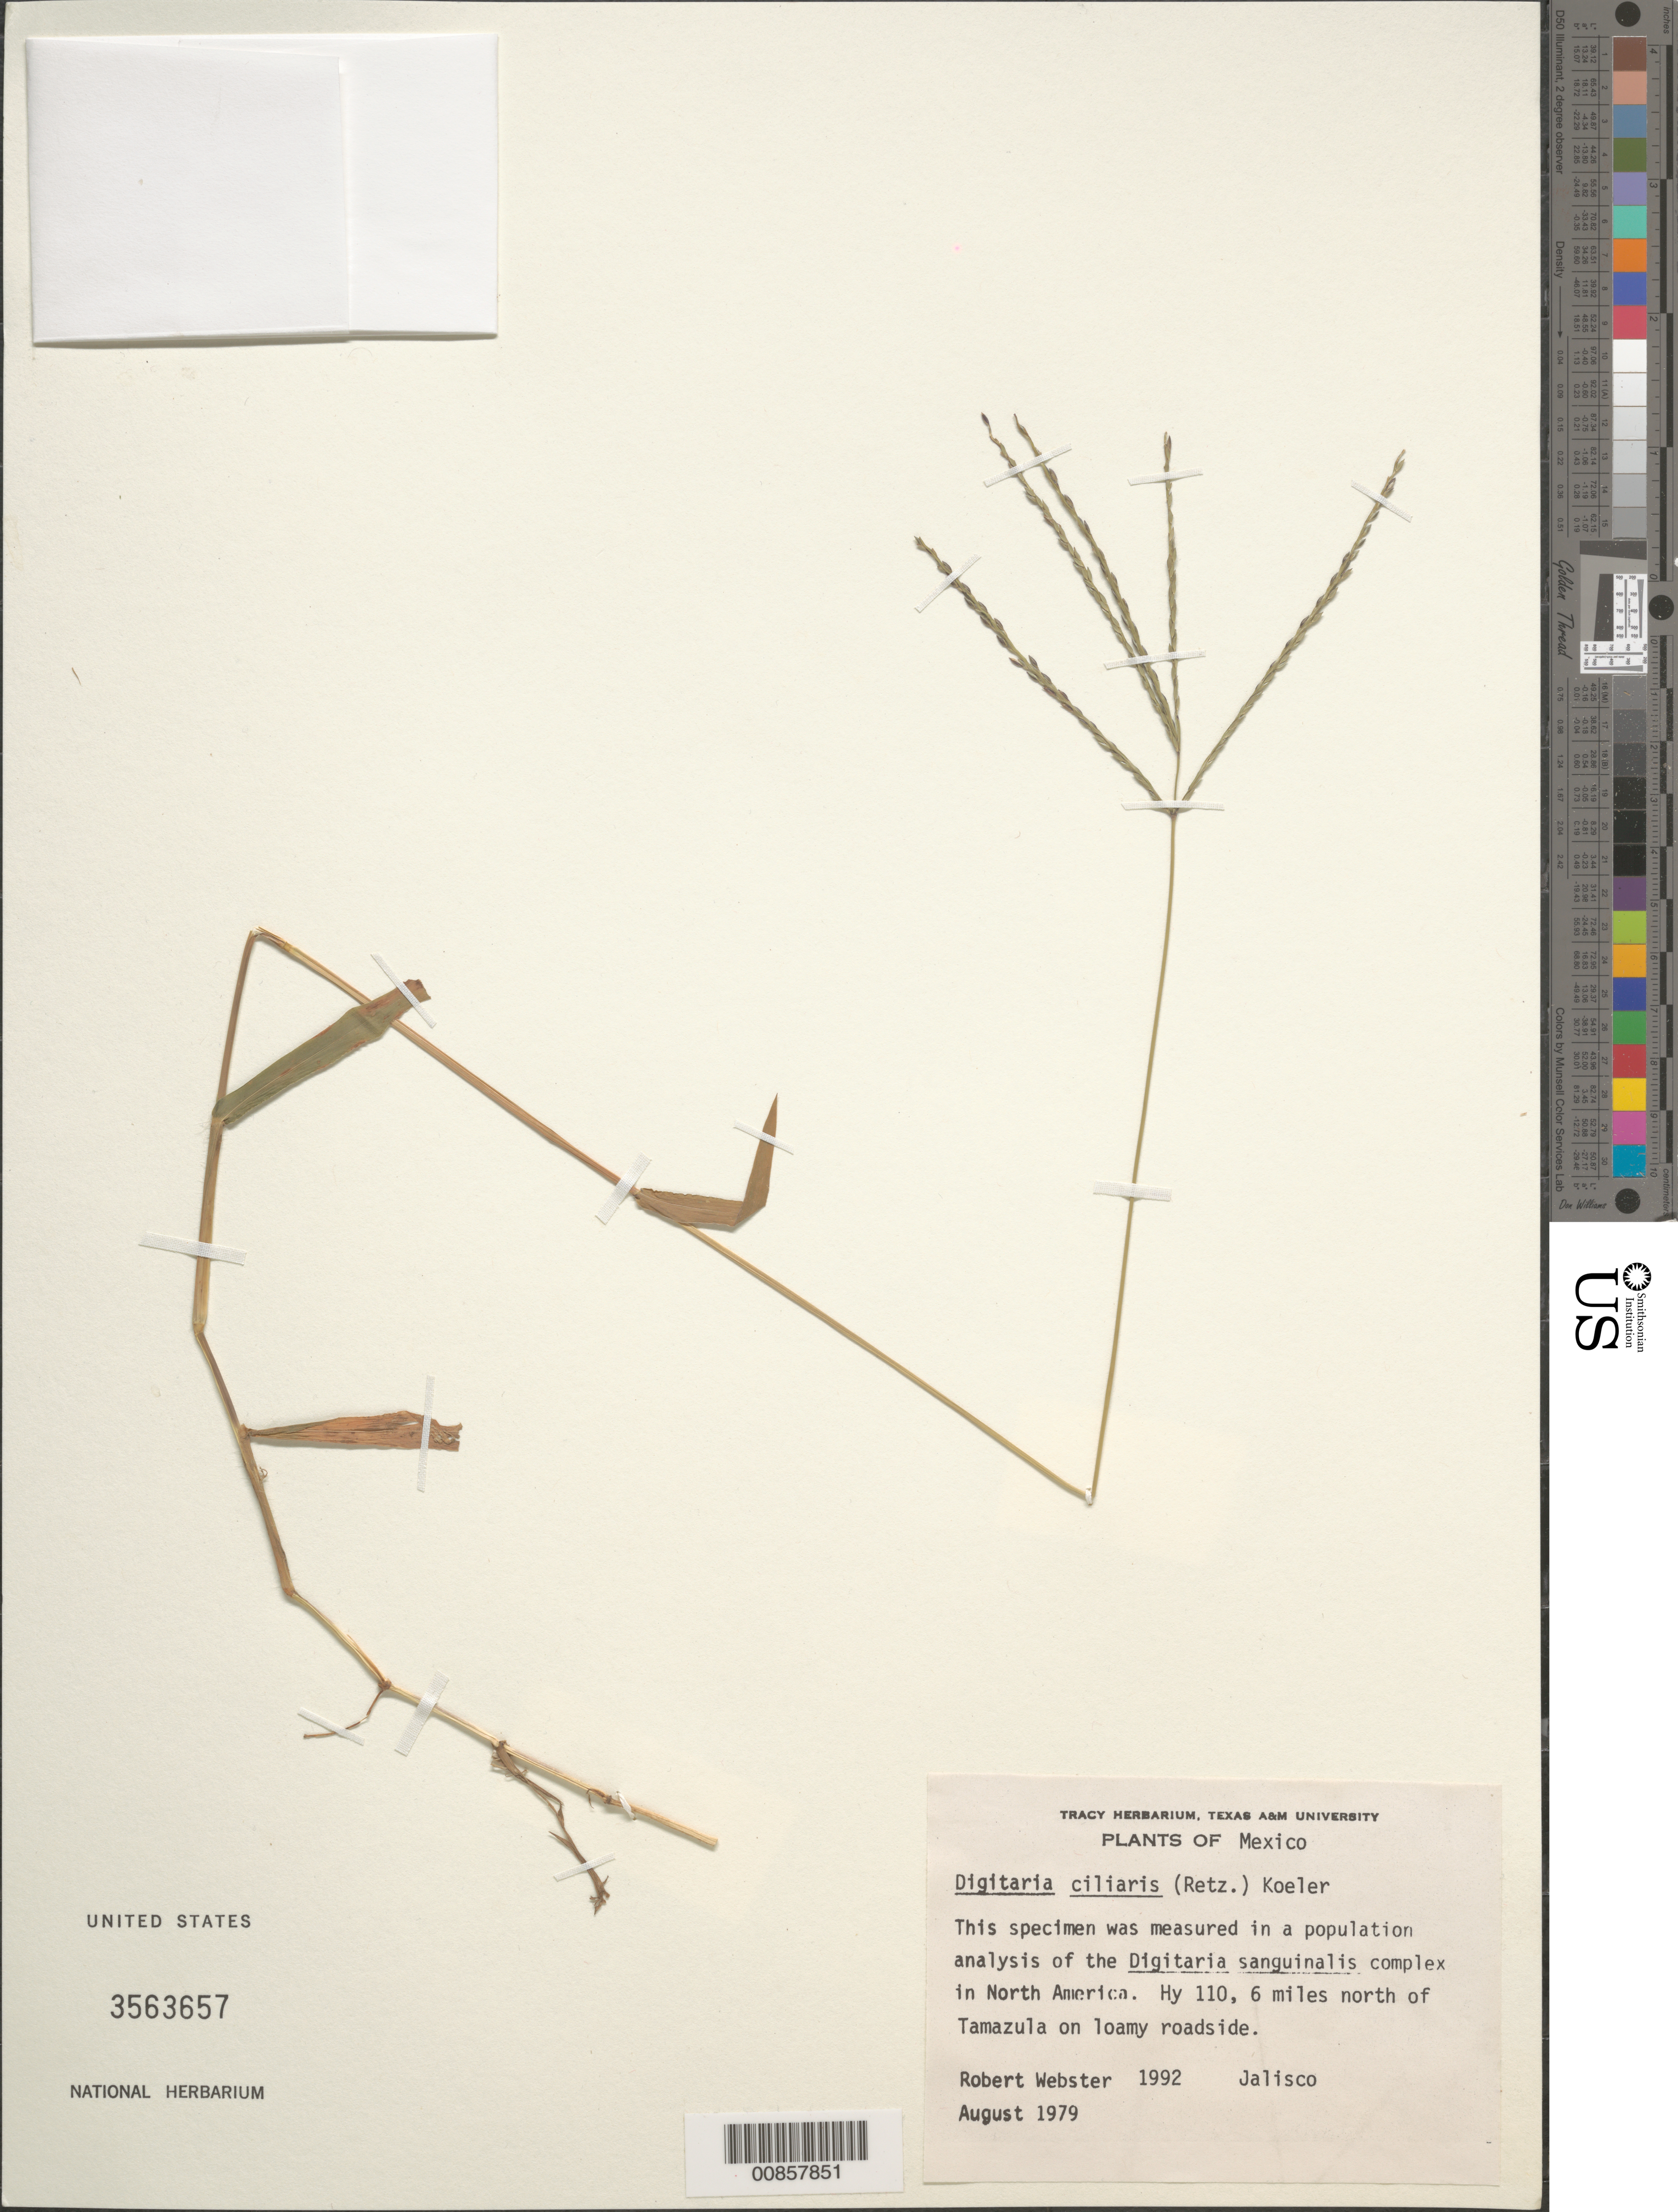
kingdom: Plantae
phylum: Tracheophyta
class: Liliopsida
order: Poales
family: Poaceae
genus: Digitaria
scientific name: Digitaria ciliaris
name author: (Retz.) Koeler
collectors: R. Webster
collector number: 1992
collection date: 1979-08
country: Mexico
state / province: Jalisco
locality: Hy 110, 6 miles north of Tamazula on loamy roadsides.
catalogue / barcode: US 3563657